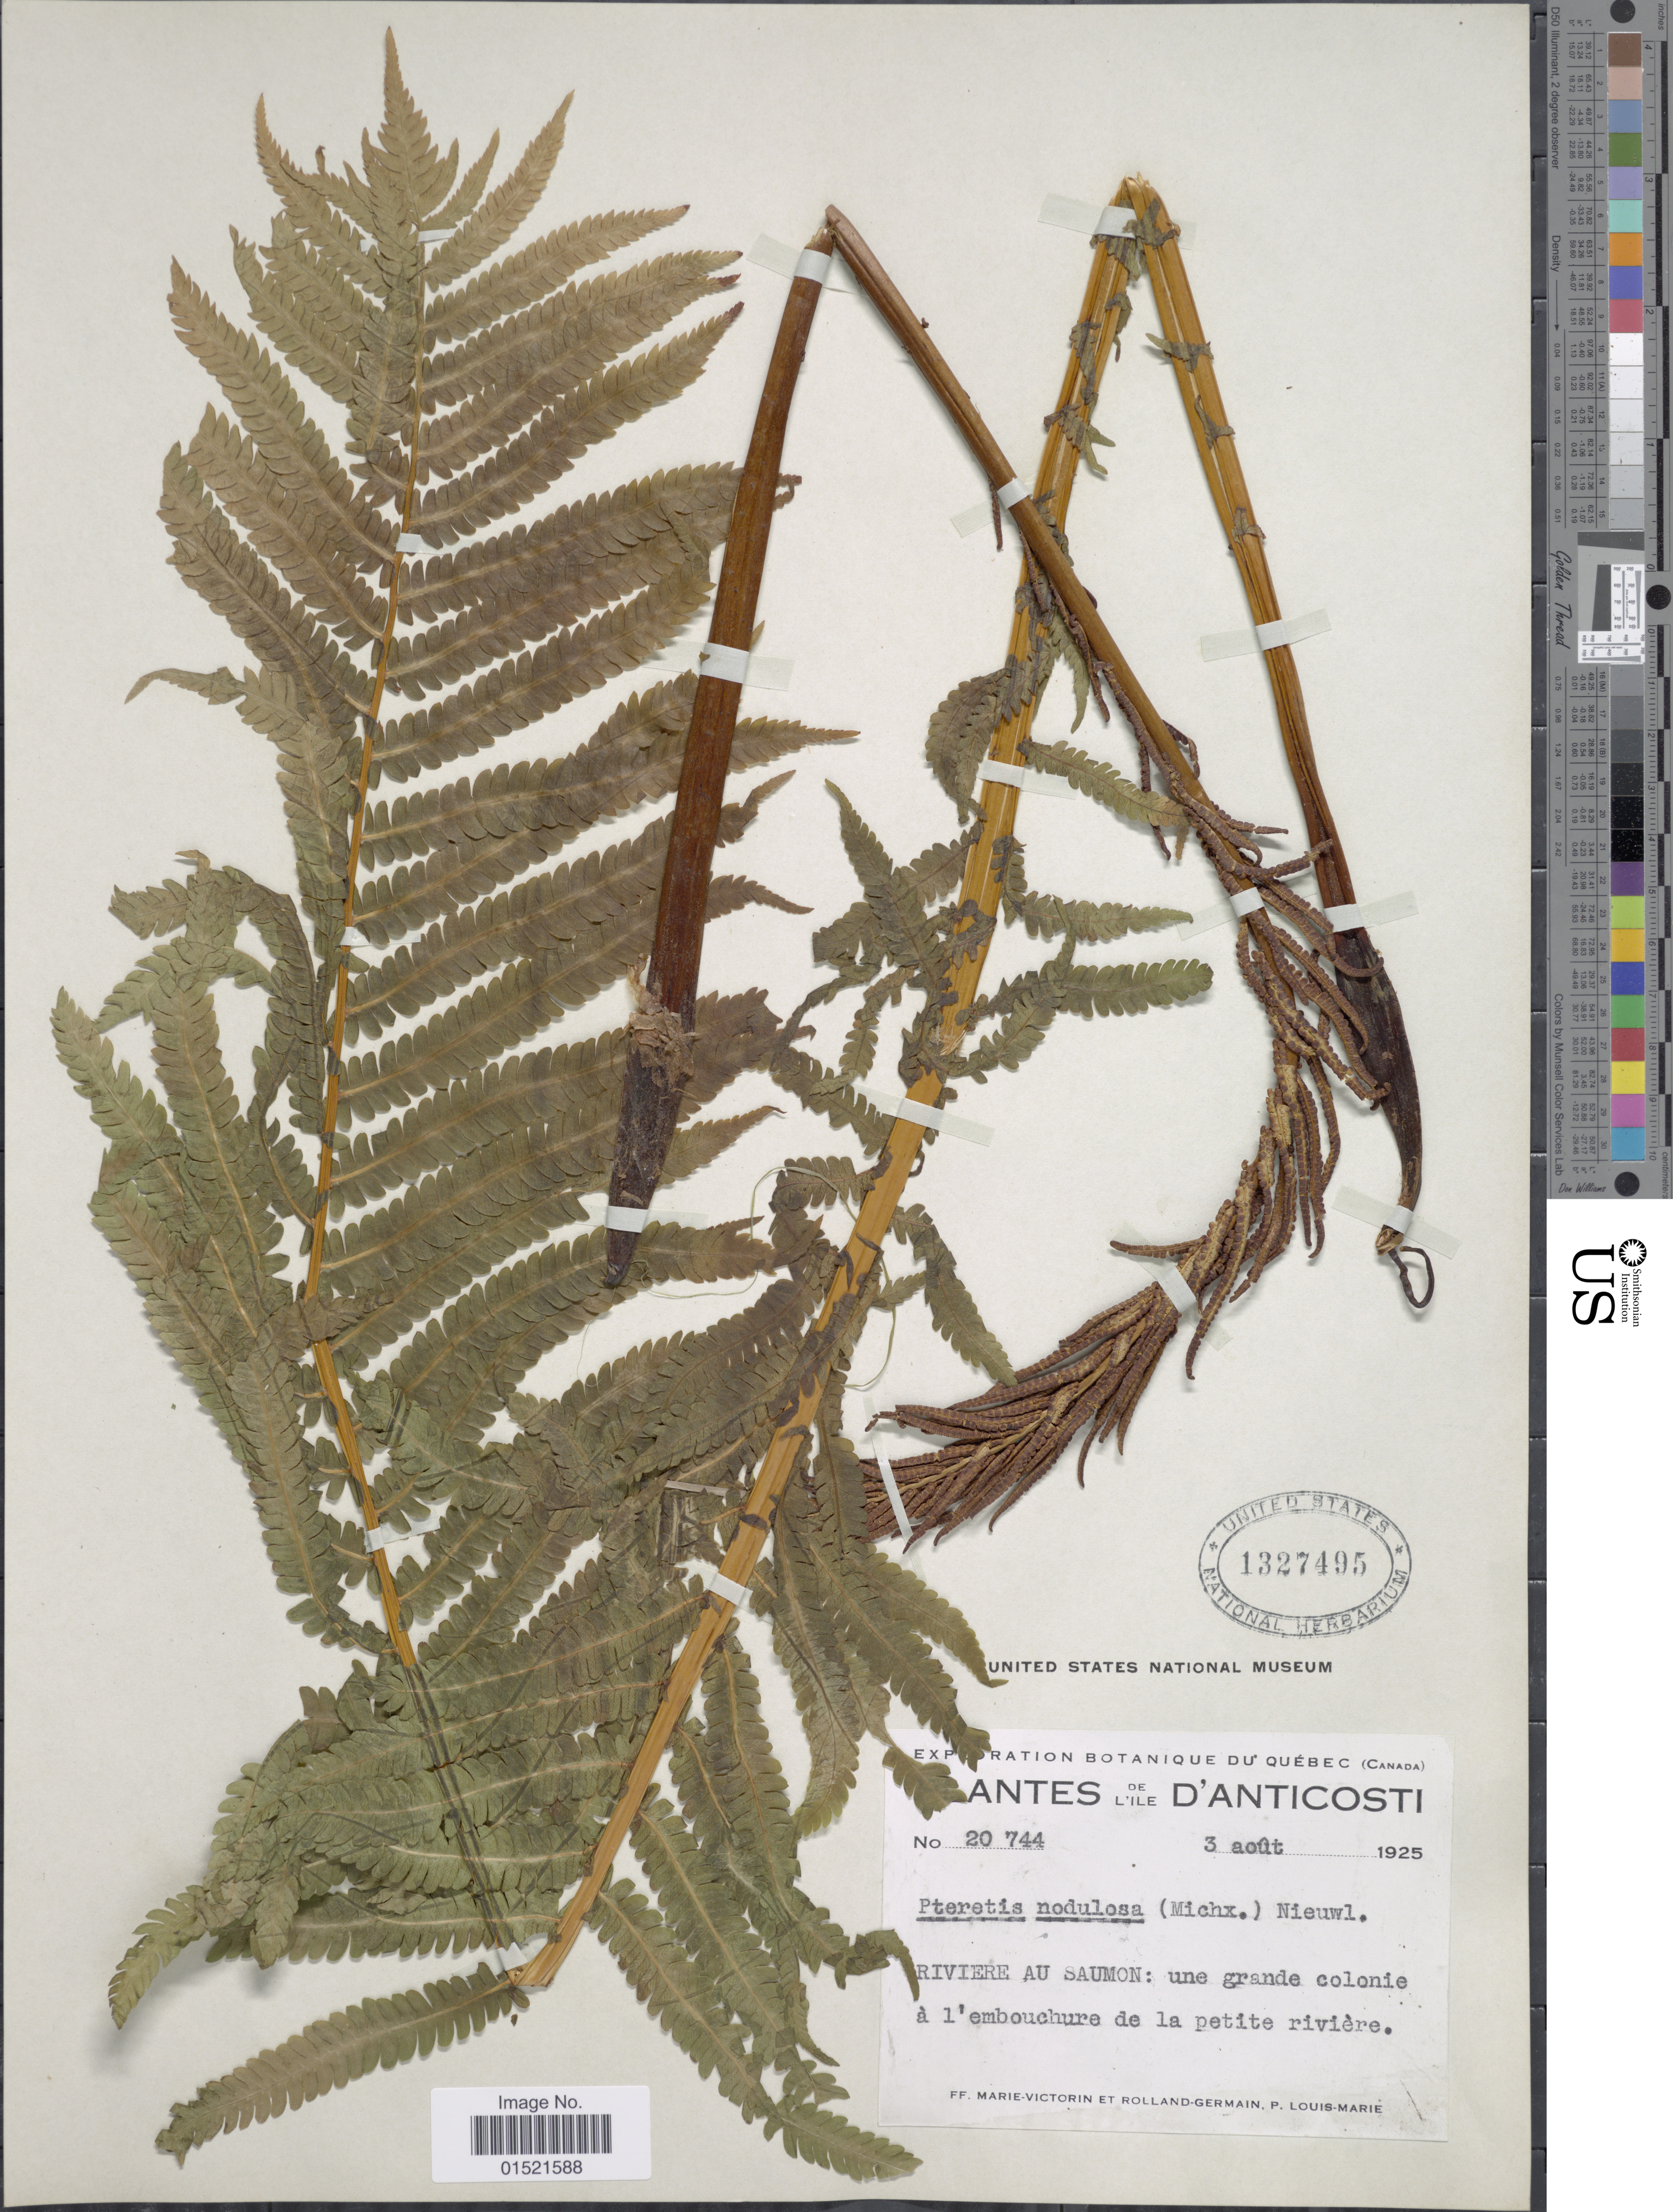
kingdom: Plantae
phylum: Tracheophyta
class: Polypodiopsida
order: Polypodiales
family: Onocleaceae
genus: Matteuccia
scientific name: Matteuccia struthiopteris var. pensylvanica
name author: (Willd.) C.V. Morton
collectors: F. Marie-Victorin, Rolland-Germain & L.-M. LaLonde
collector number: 20744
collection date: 1925-08-03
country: Canada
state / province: Quebec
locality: L'ile D'Anticosti, Rivierre Au Saumon, une grande colonie a l'embouchure de la petite riviere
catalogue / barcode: US 1327495